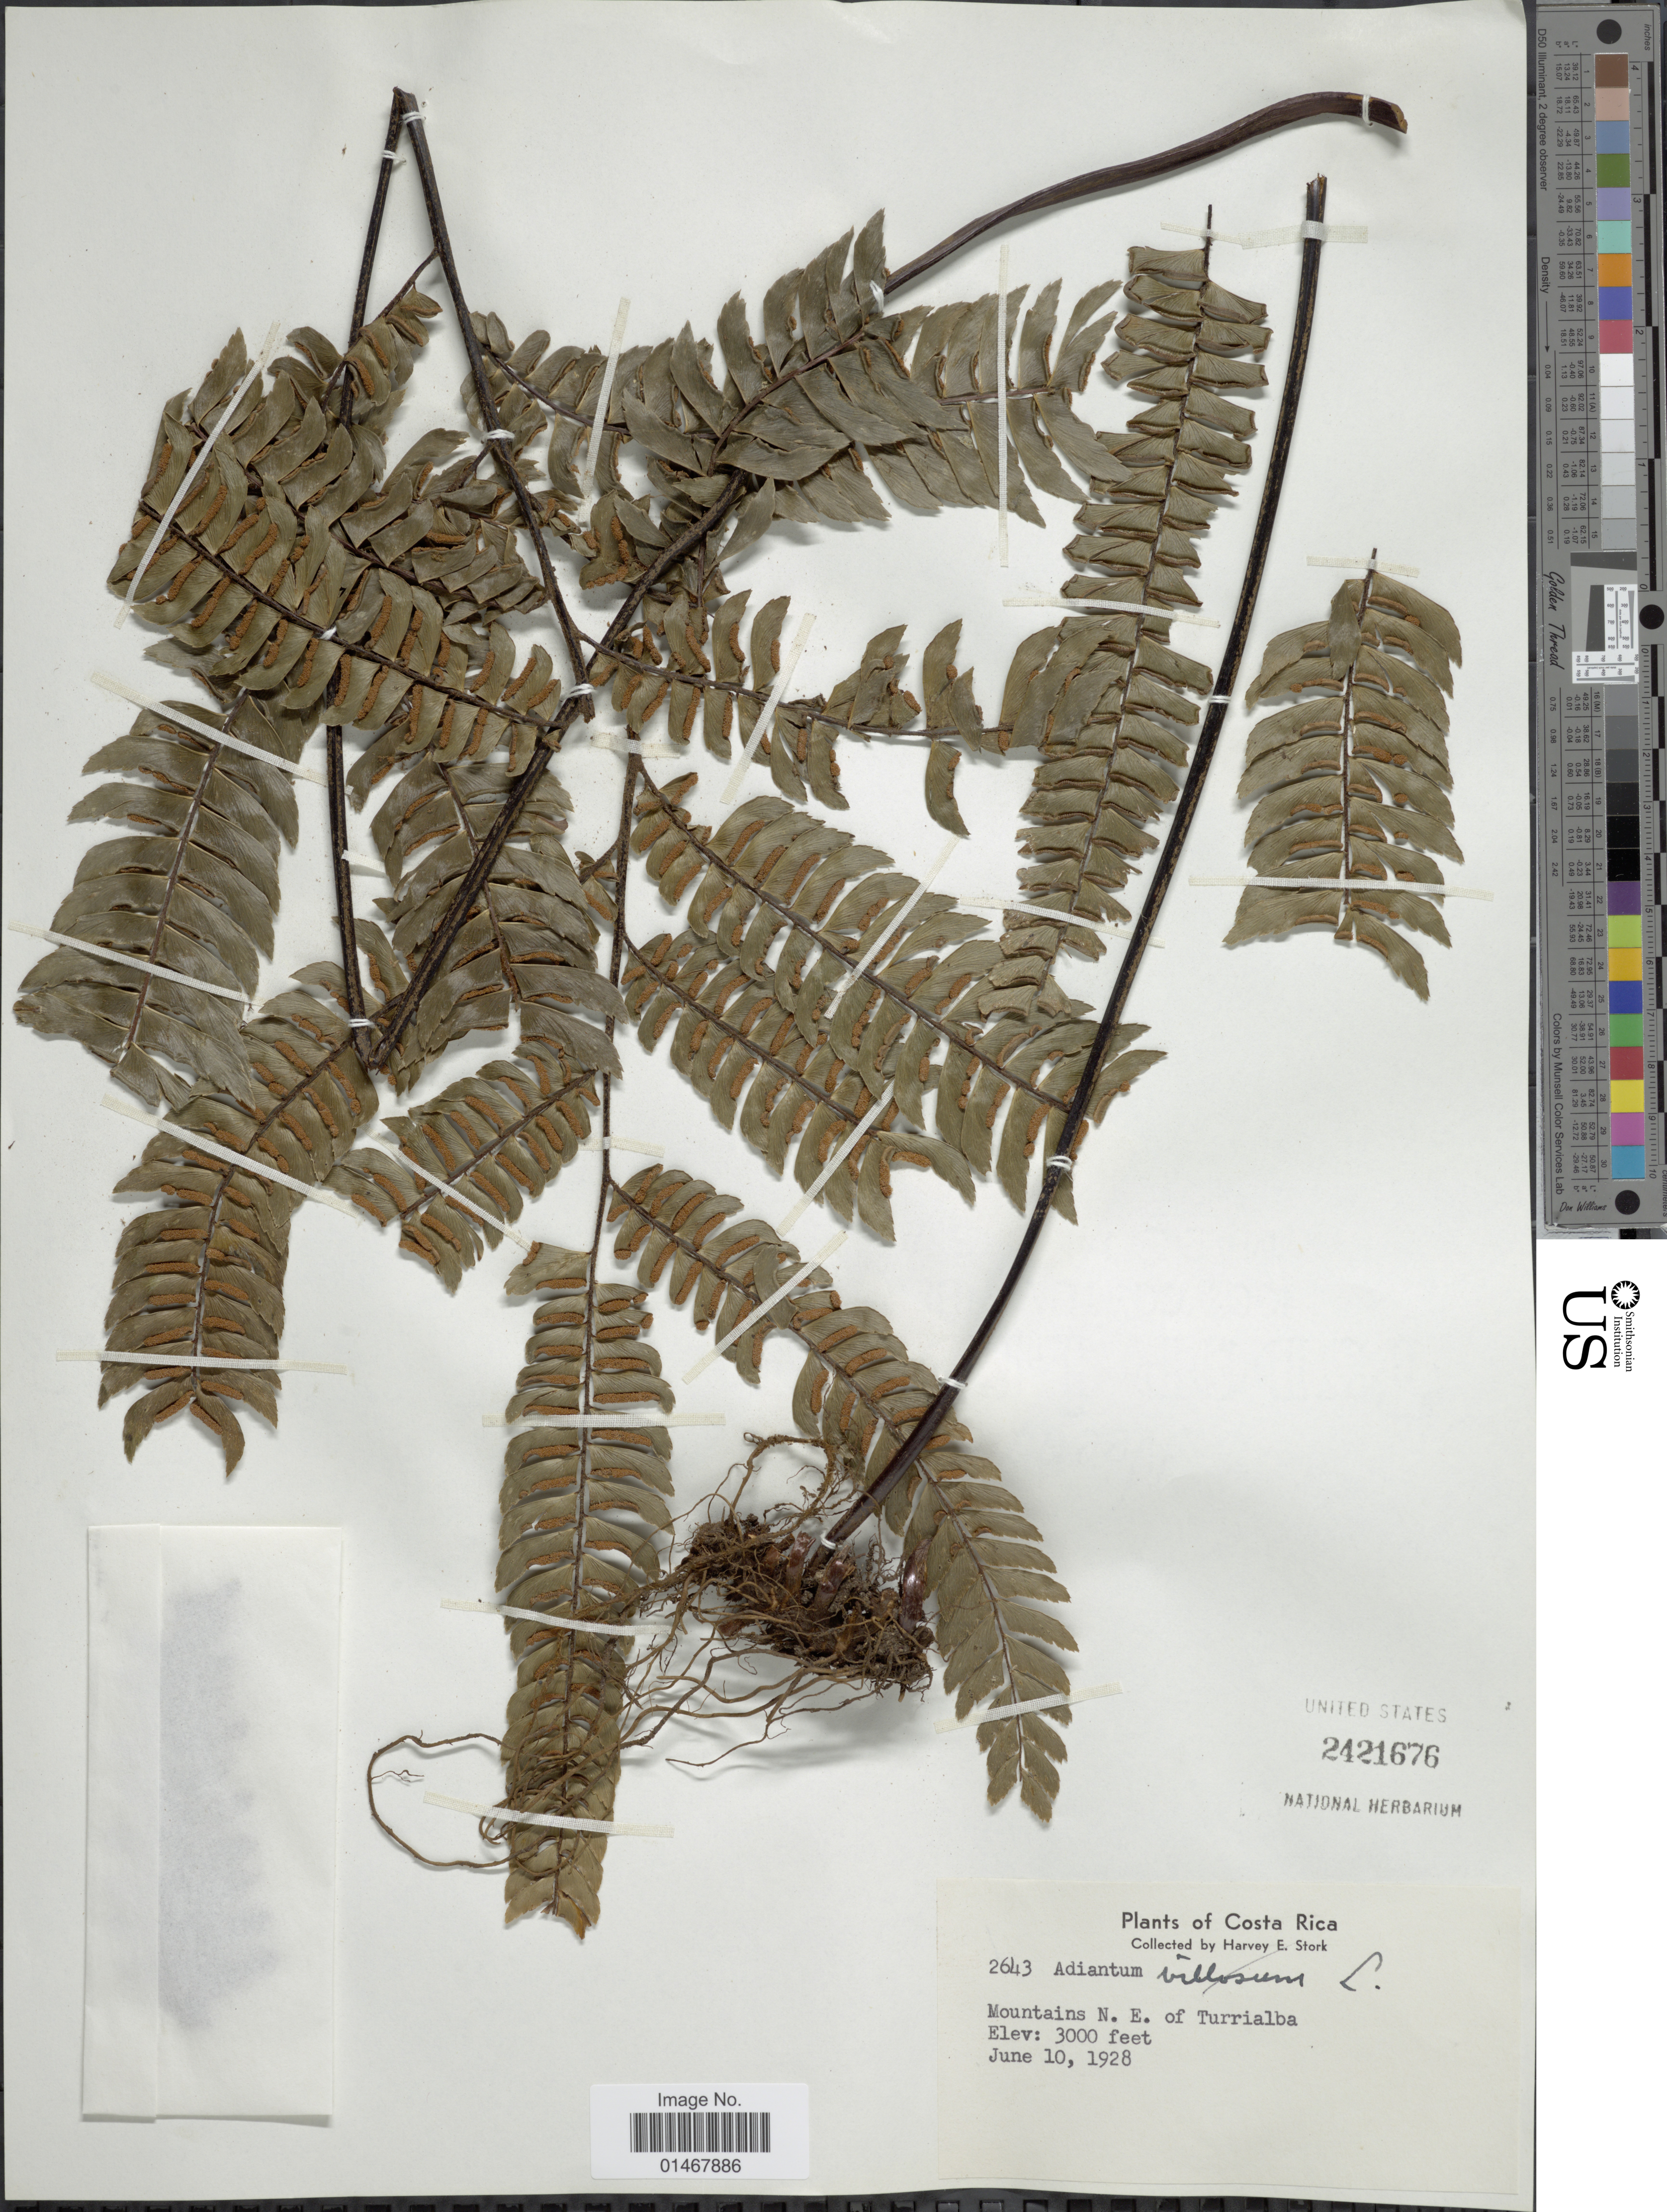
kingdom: Plantae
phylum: Tracheophyta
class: Polypodiopsida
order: Polypodiales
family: Pteridaceae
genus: Adiantum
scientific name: Adiantum pulverulentum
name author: L.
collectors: H. E. Stork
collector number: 2643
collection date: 1928-06-10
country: Costa Rica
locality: Moutains N.E. of Turrialba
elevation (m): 914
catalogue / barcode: US 2421676